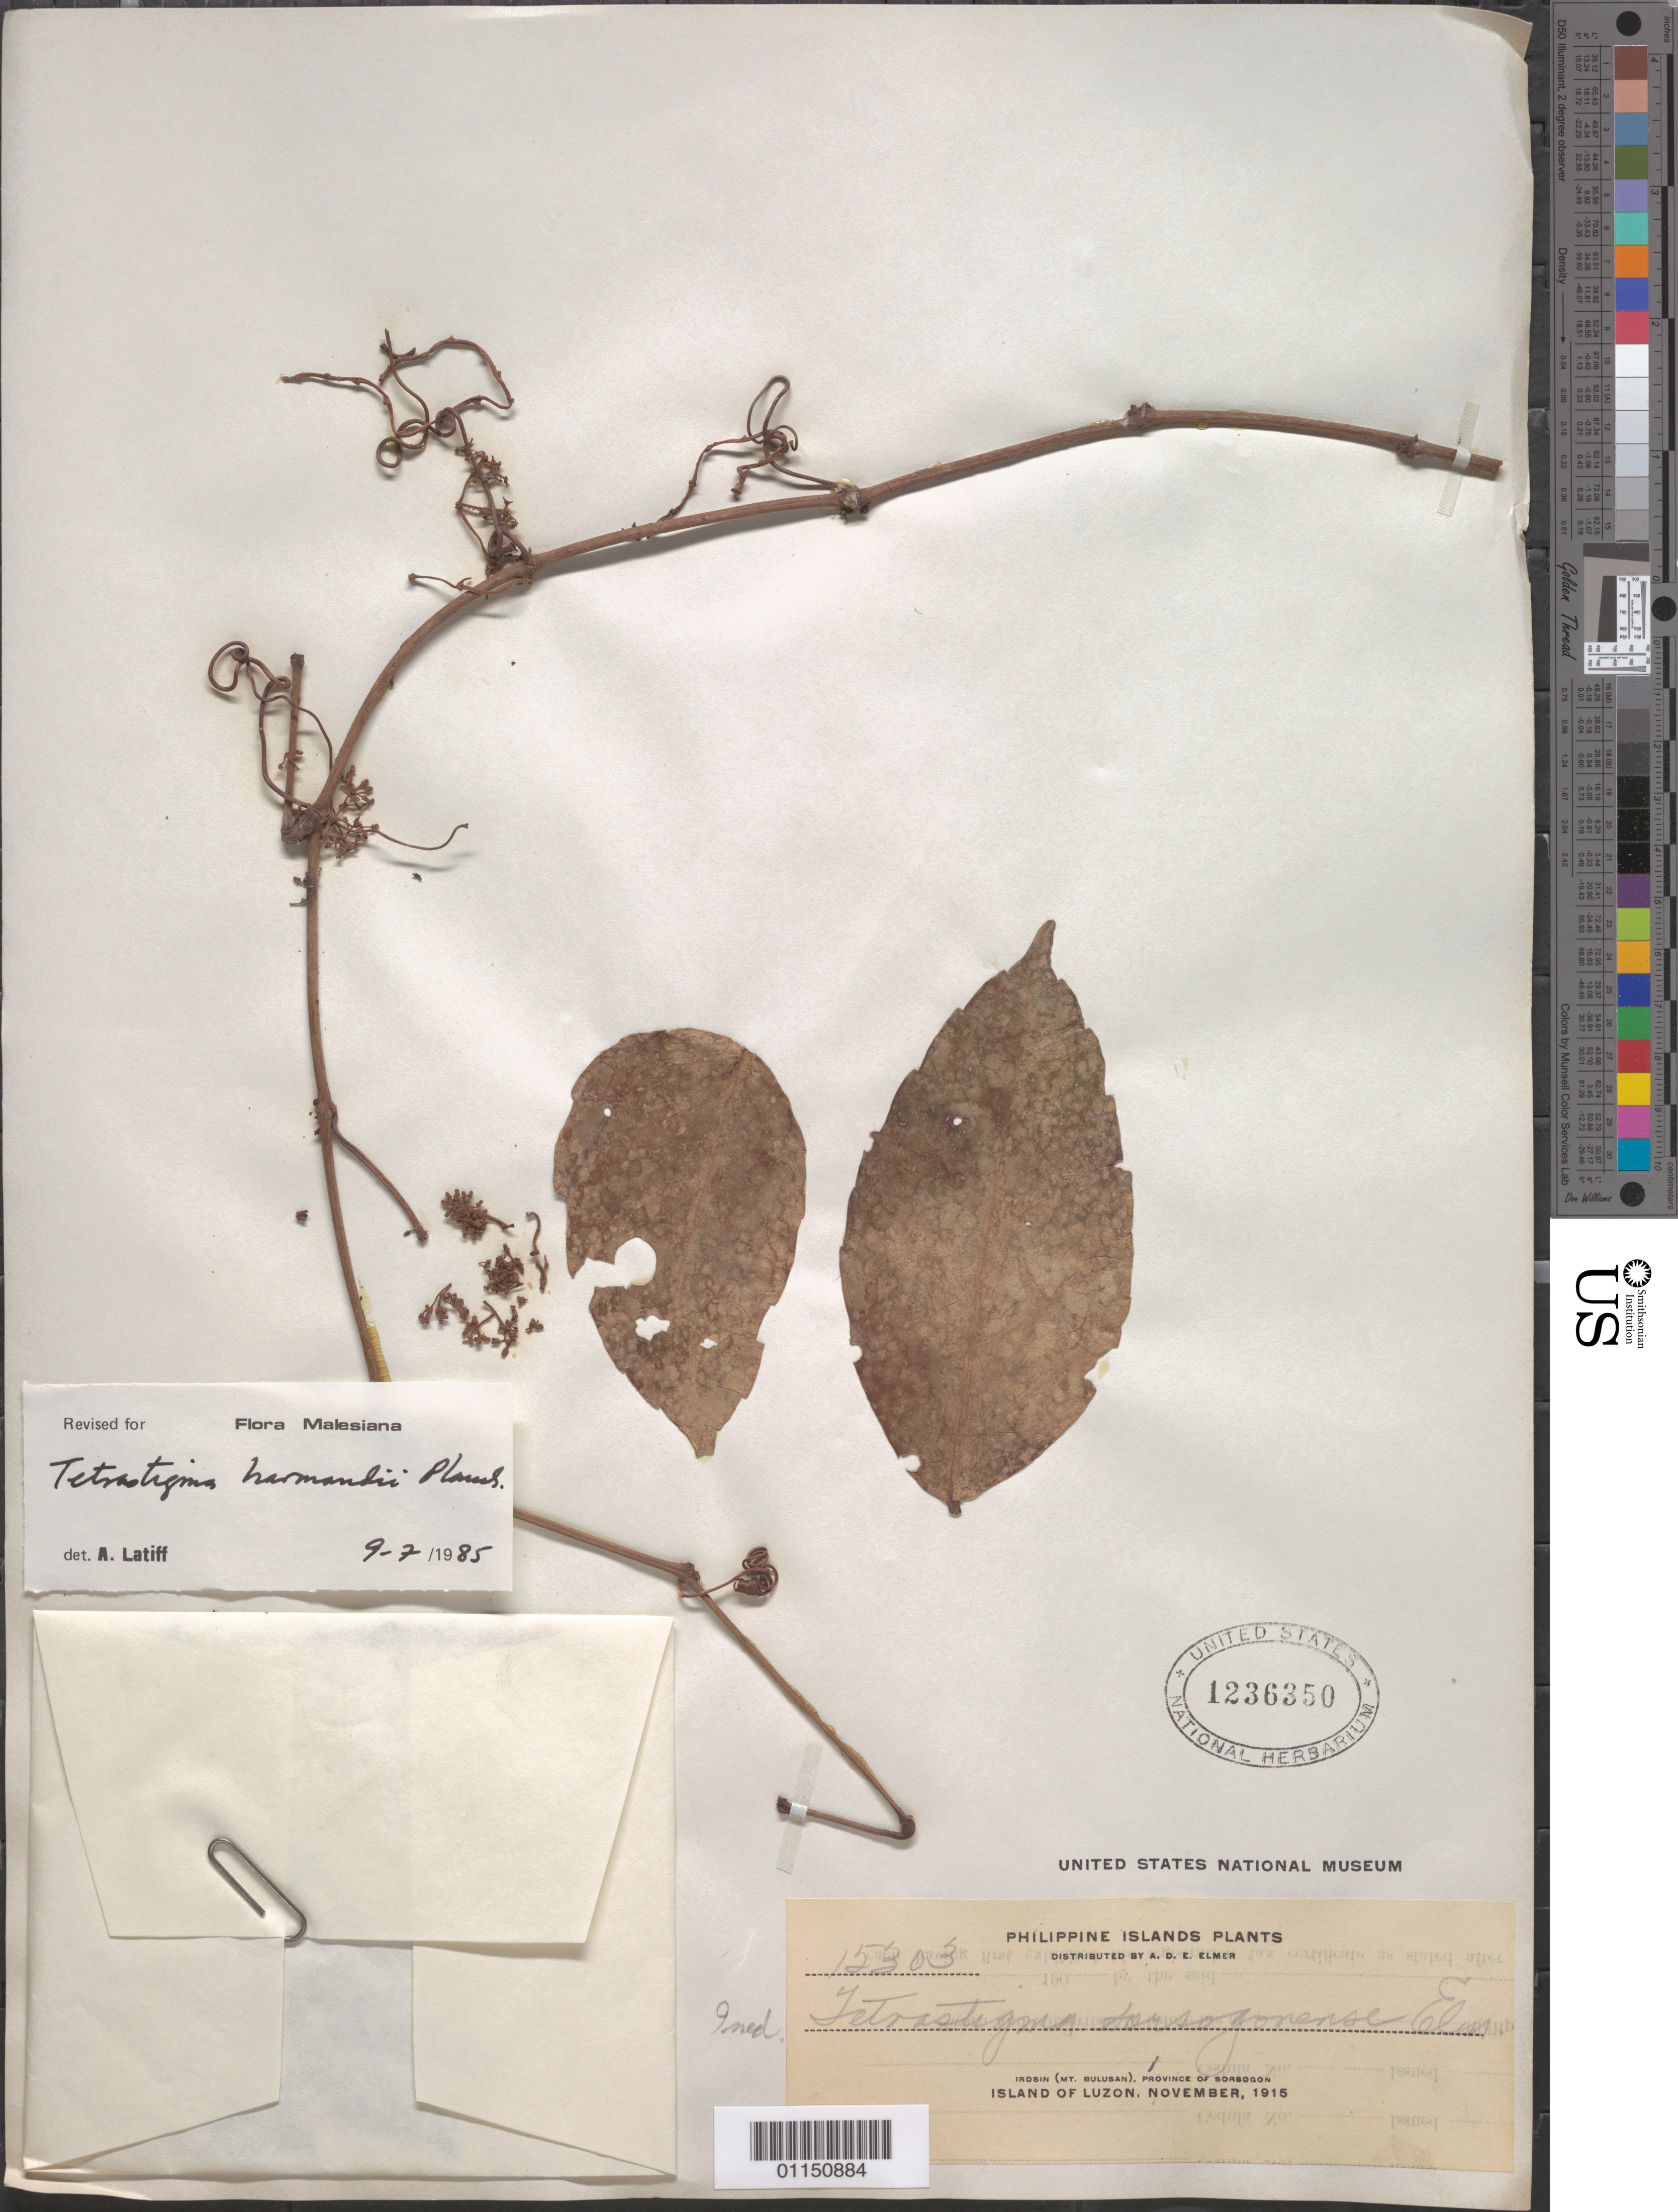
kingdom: Plantae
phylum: Tracheophyta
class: Magnoliopsida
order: Vitales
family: Vitaceae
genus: Tetrastigma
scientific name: Tetrastigma harmandii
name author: Planch.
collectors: A. D. E. Elmer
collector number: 15303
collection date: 1915-11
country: Philippines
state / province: Bicol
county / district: Sorsogon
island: Luzon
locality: Irosin (Mt Bulusan). Luzon.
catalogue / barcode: US 1236350